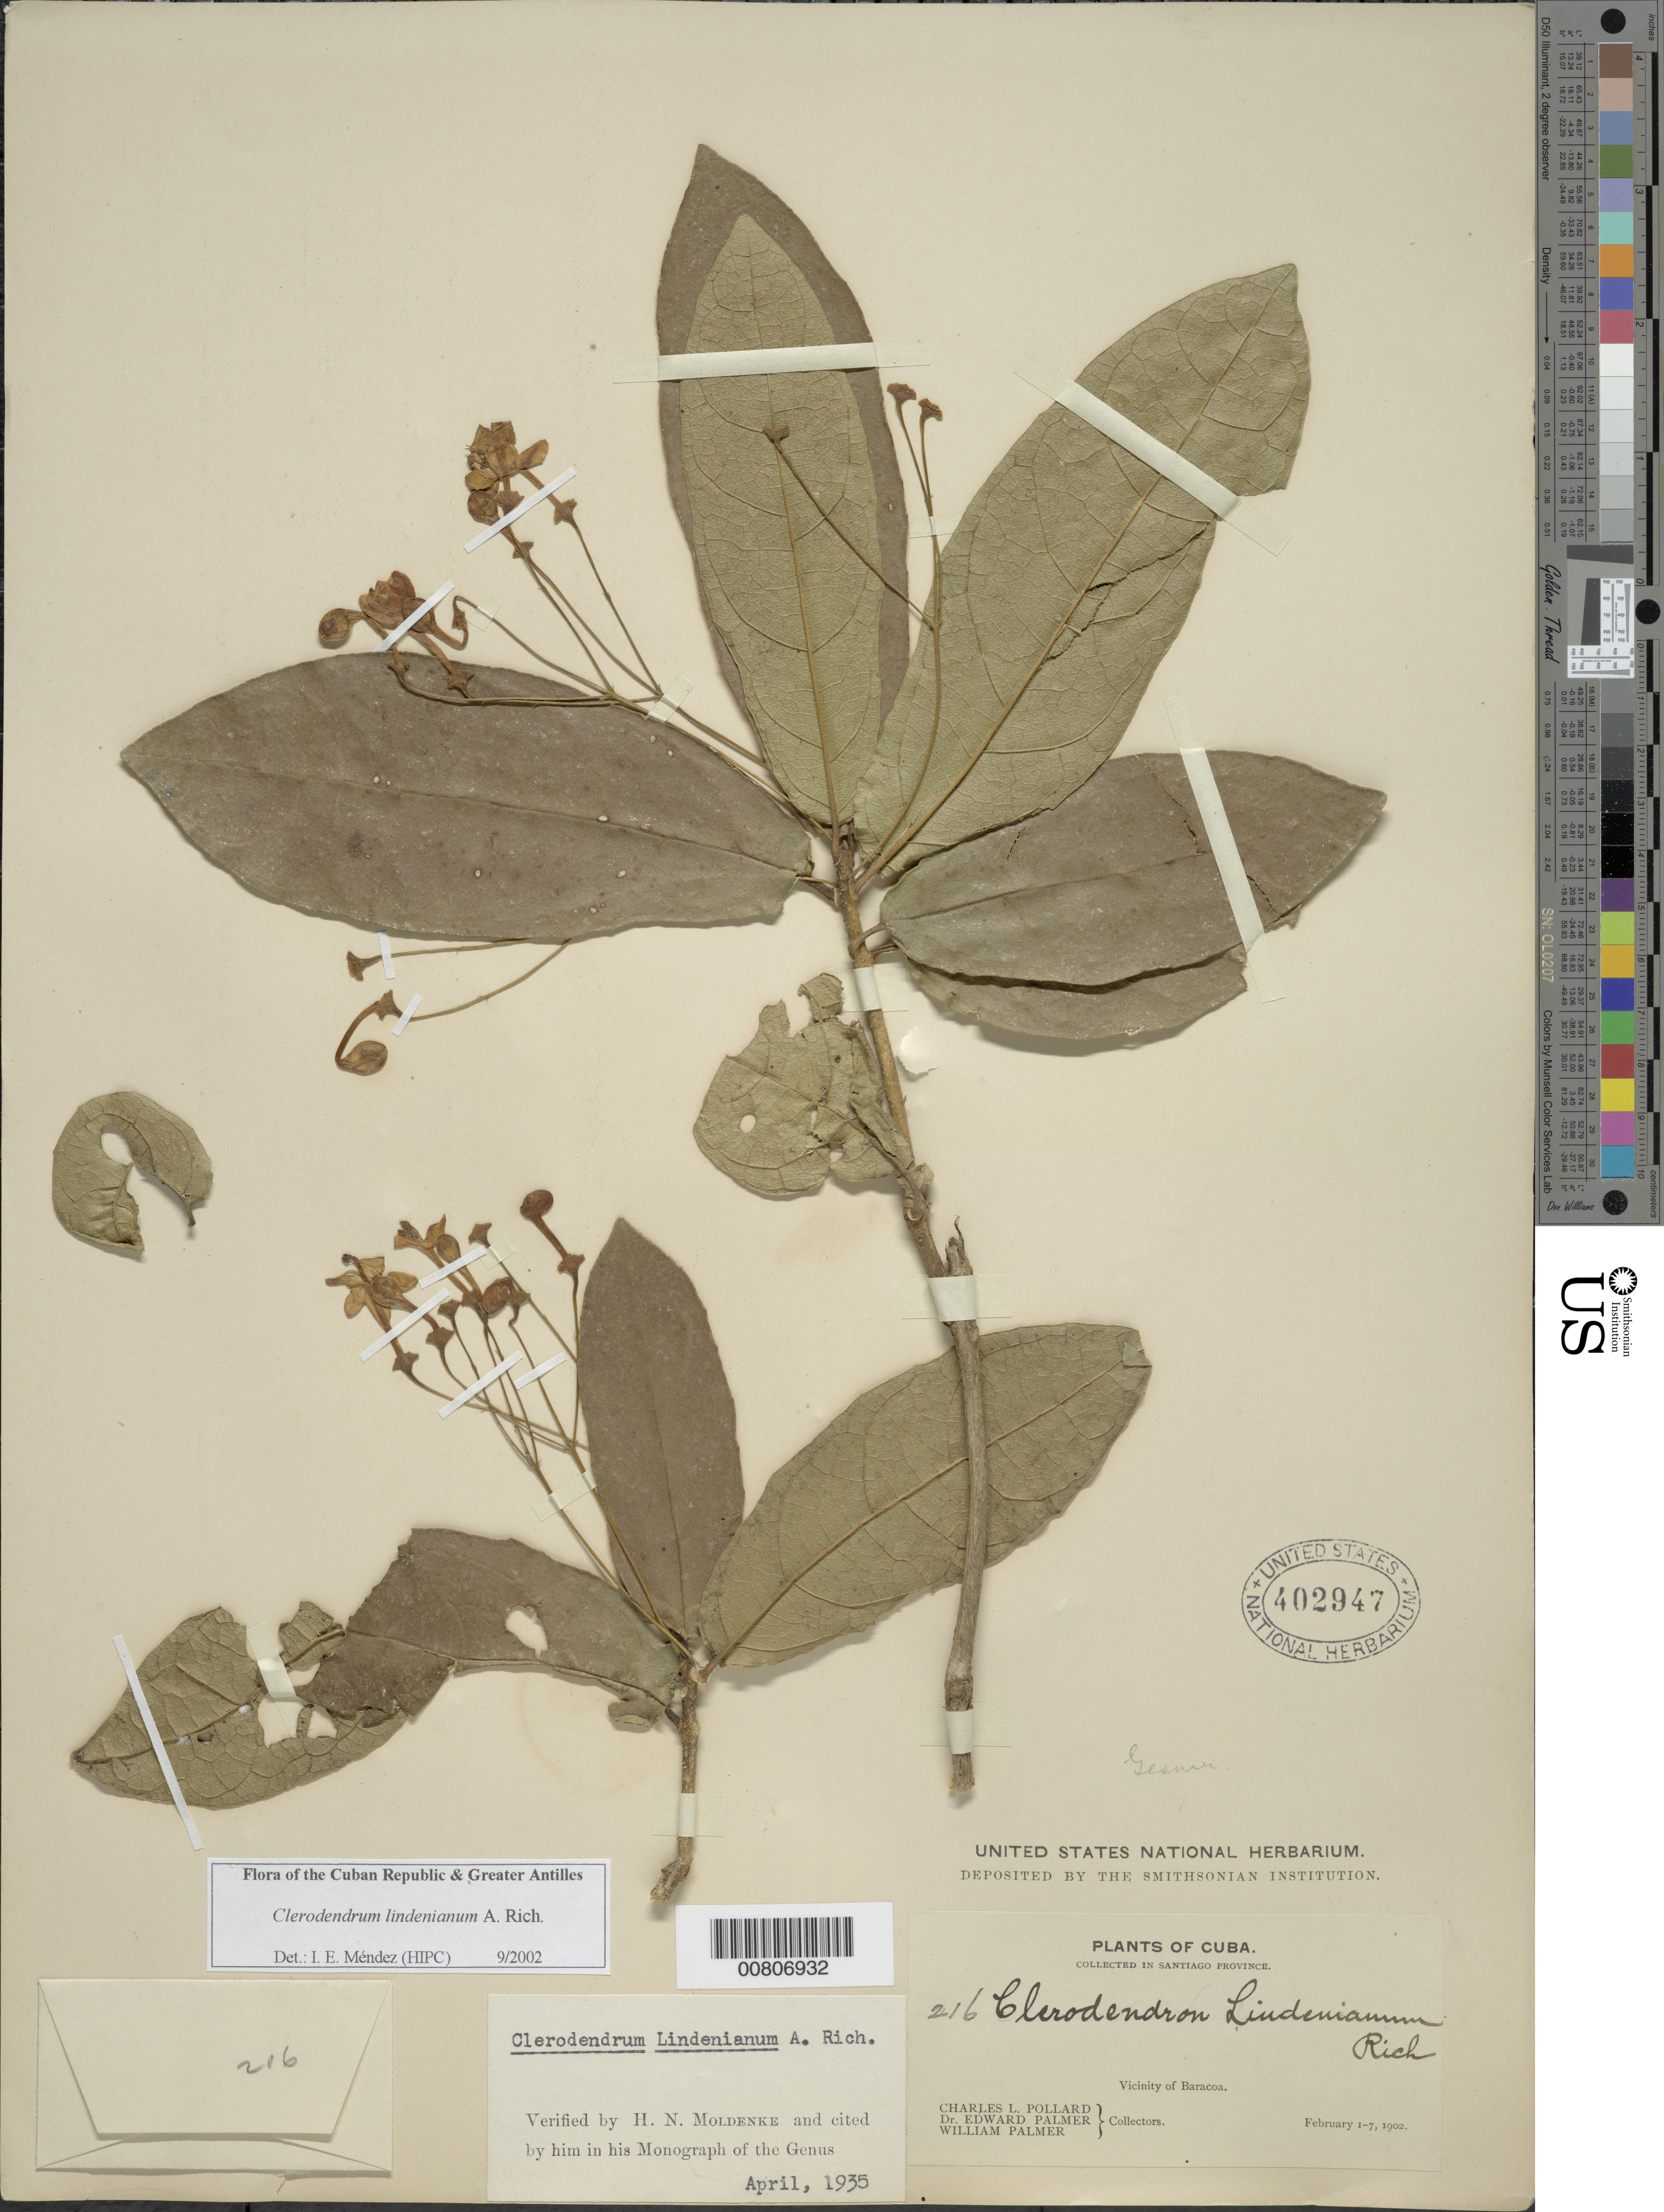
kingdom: Plantae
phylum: Tracheophyta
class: Magnoliopsida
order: Lamiales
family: Lamiaceae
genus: Clerodendrum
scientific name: Clerodendrum lindenianum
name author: A. Rich.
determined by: Méndez, Isidro E., (HIPC)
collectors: C. L. Pollard, E. Palmer & W. Palmer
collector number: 216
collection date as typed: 01 Feb 1902 to 07 Feb 1902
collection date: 1902-02-01/1902-02-07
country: Cuba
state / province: Santiago de Cuba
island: Cuba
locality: Santiago Prov , Baracoa vicinity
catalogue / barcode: US 402947